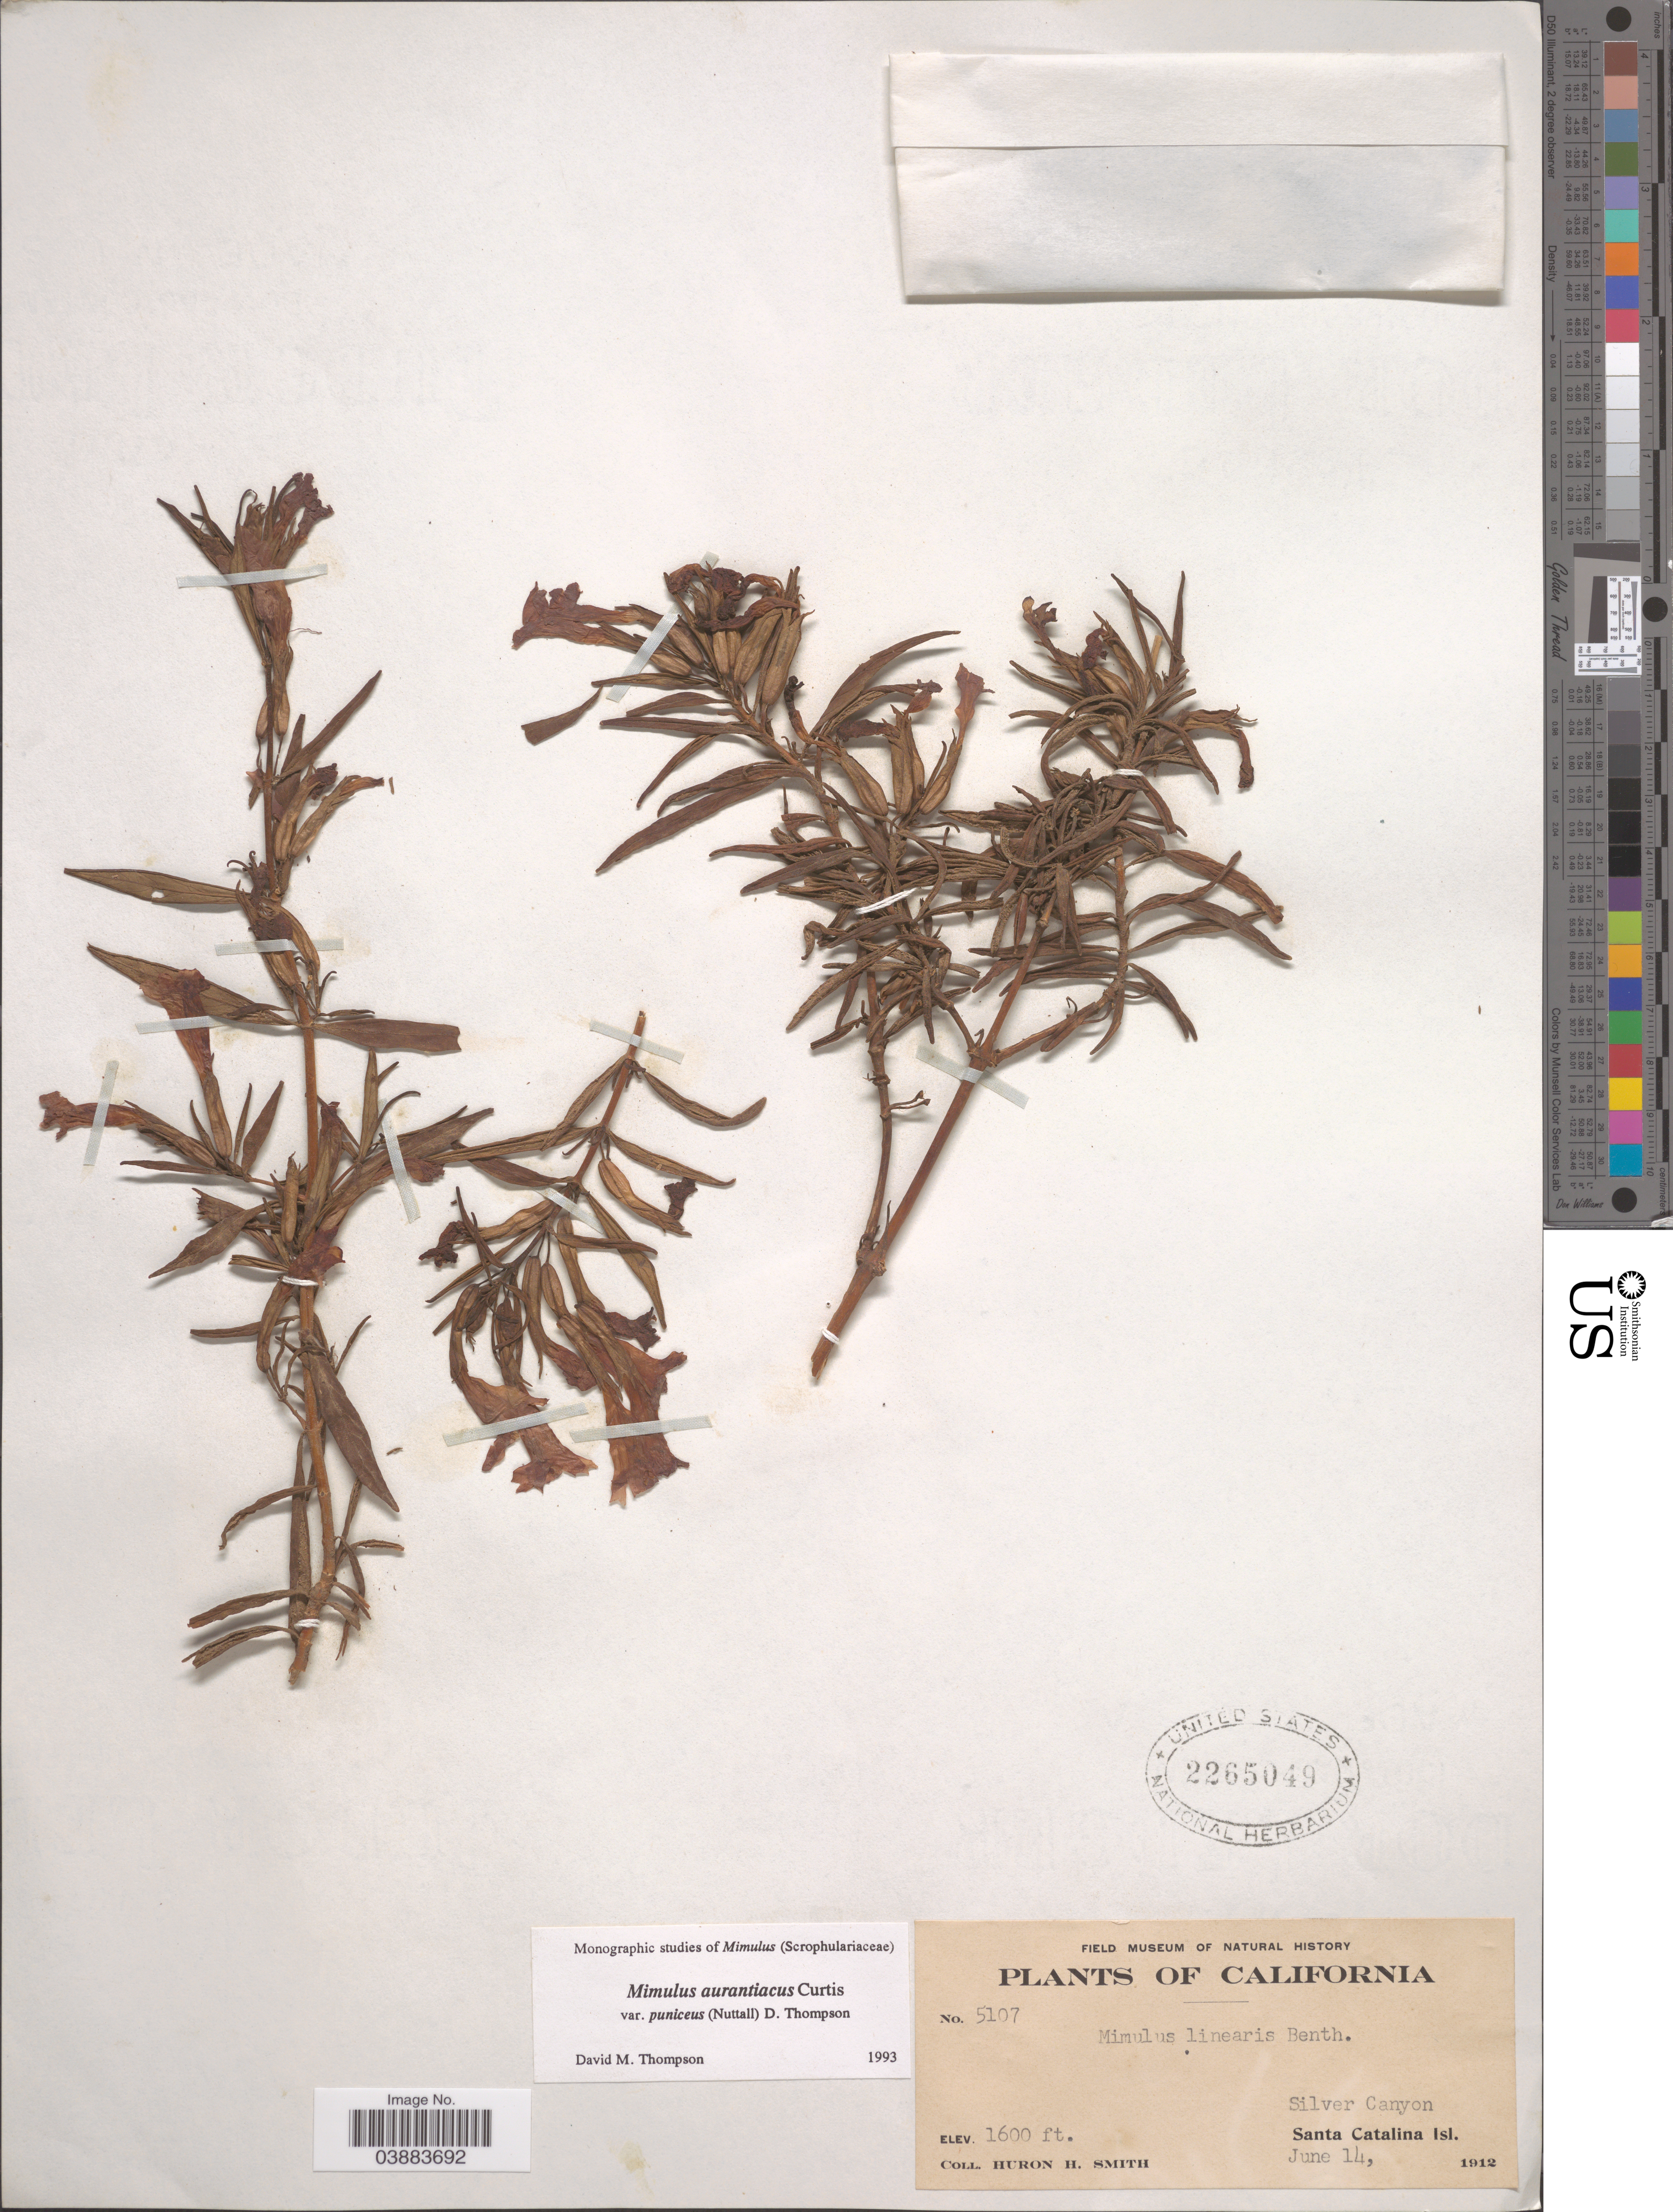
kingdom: Plantae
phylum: Tracheophyta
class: Magnoliopsida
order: Lamiales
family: Phrymaceae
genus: Diplacus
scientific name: Diplacus aurantiacus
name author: (Curtis) Jeps.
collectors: Huron H. Smith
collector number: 5107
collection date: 1912-06-14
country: United States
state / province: California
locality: Silver Canyon. Santa Catalina Isl.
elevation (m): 488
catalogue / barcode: US 2265049